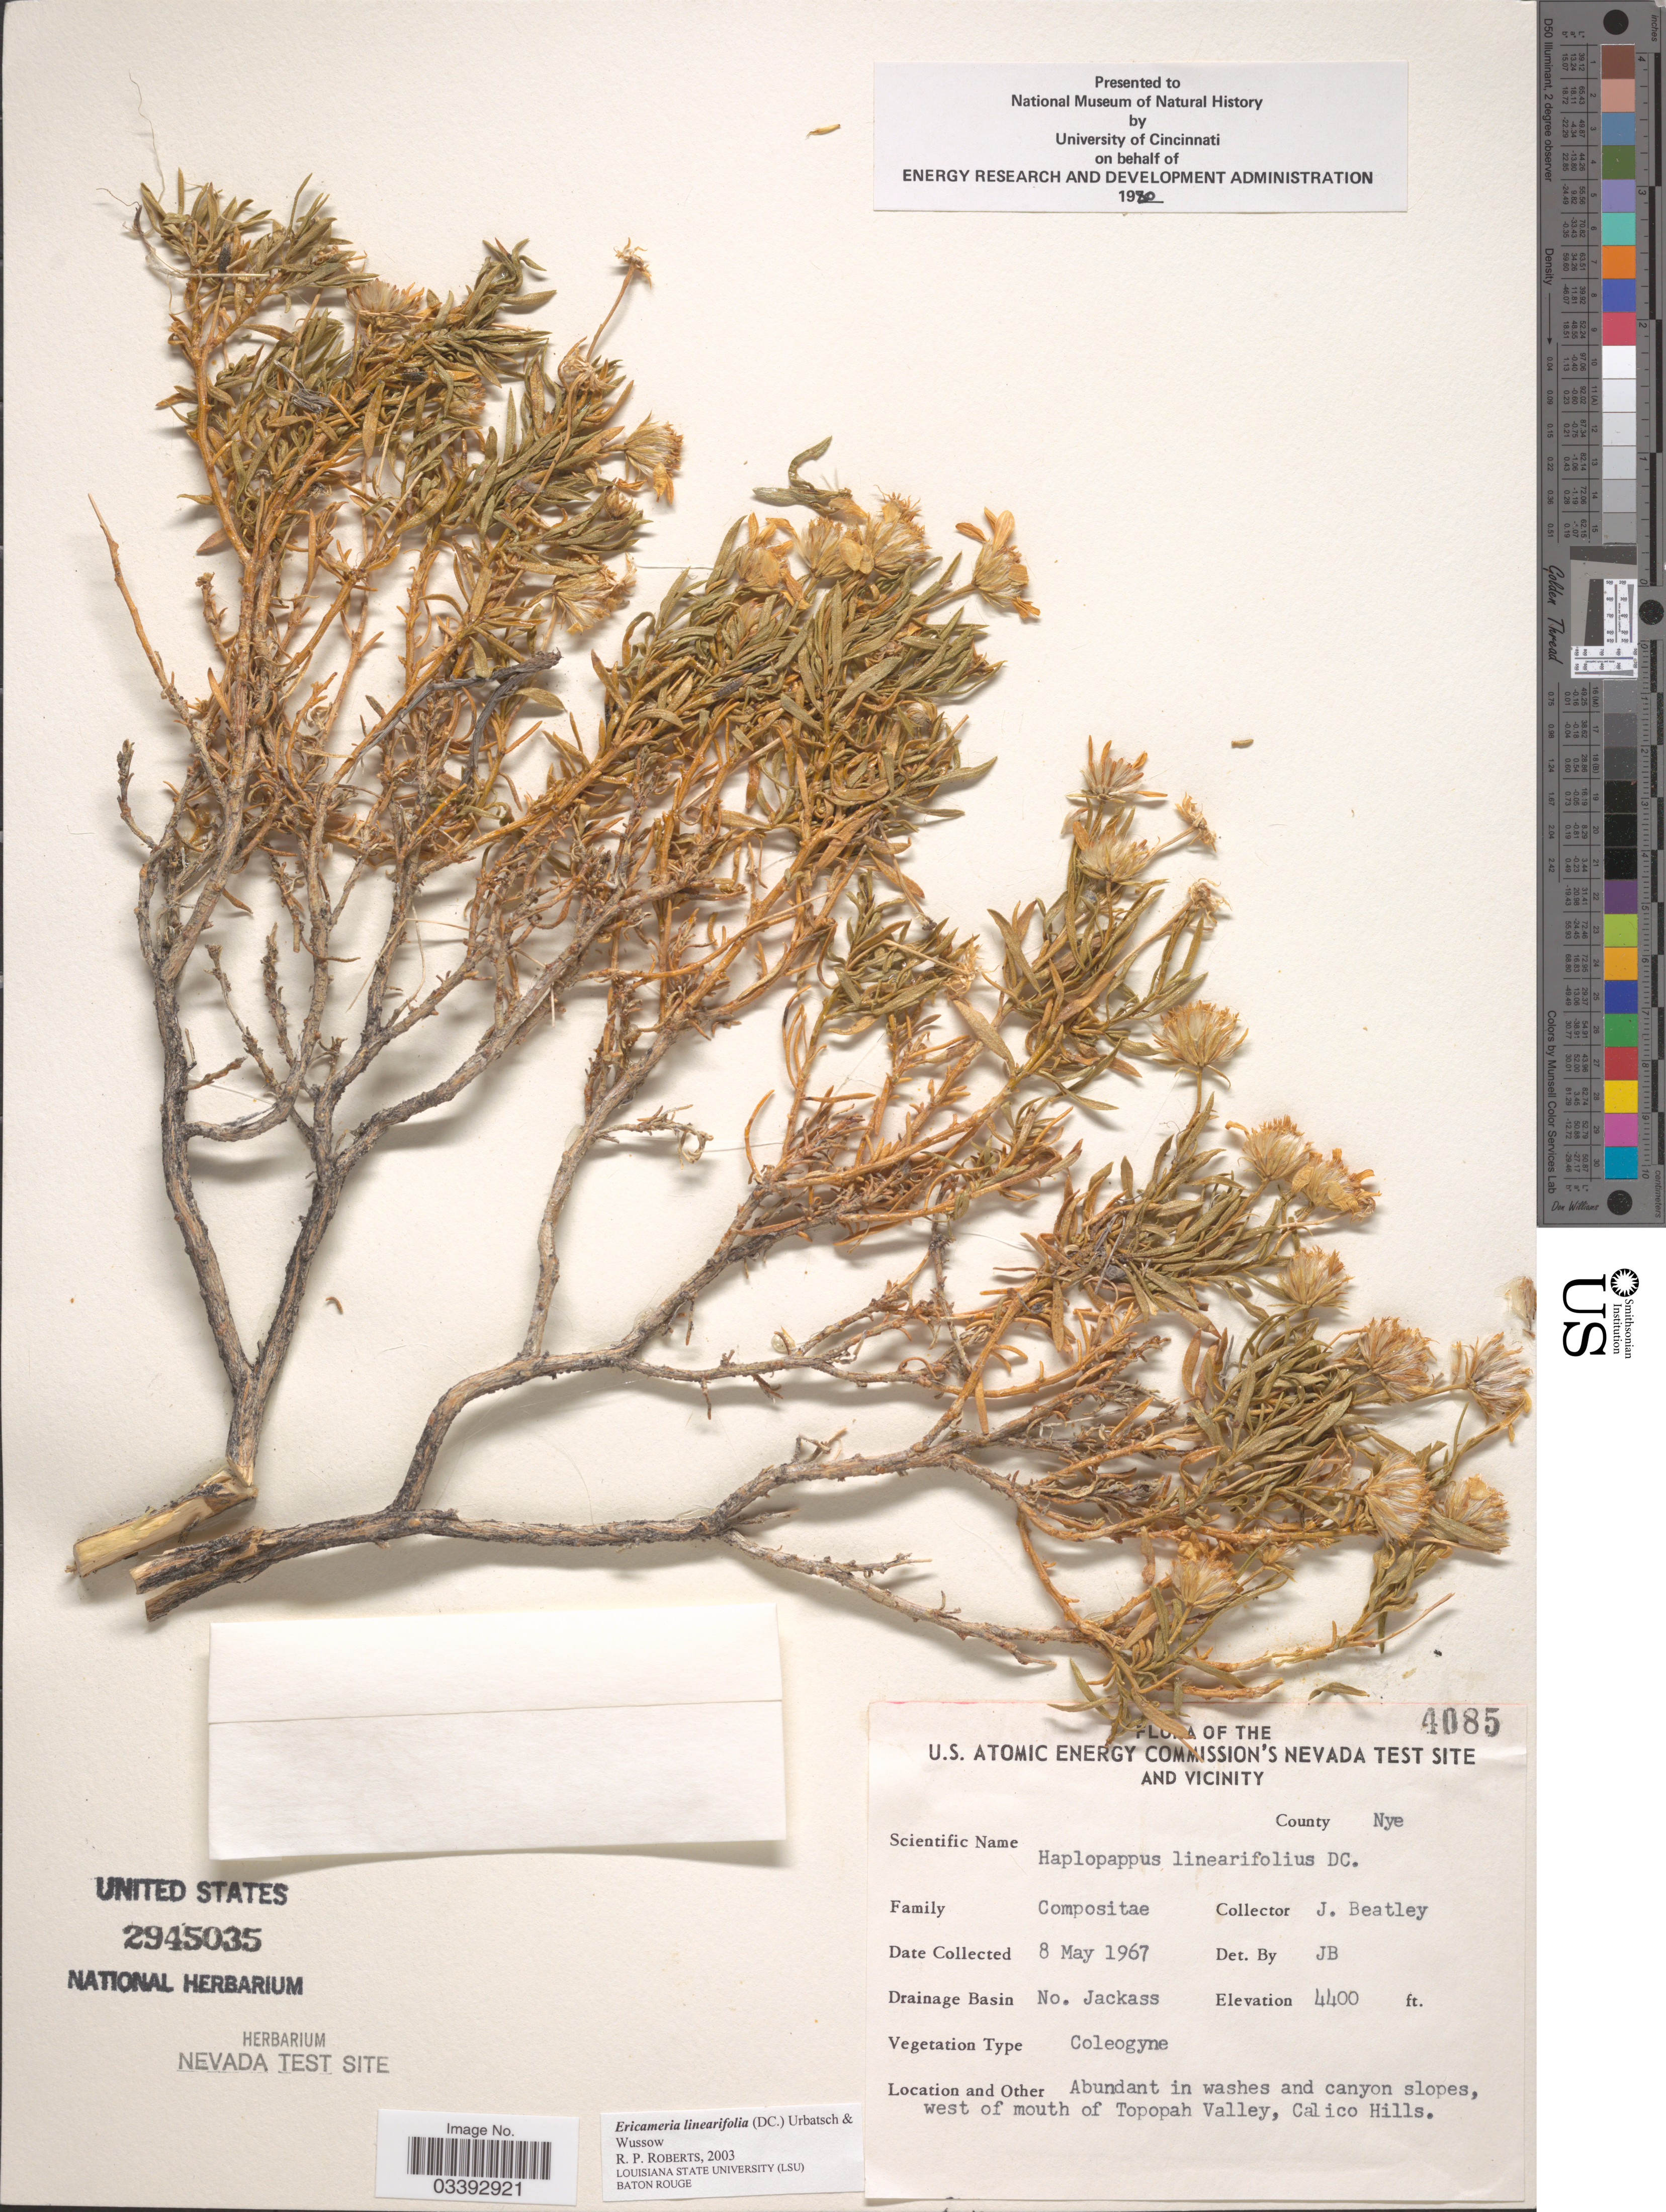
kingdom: Plantae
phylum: Tracheophyta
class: Magnoliopsida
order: Asterales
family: Asteraceae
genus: Ericameria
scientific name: Ericameria linearifolia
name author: (DC.) Urbatsch & Wussow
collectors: J. C. Beatley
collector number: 4085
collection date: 1967-05-08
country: United States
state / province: Nevada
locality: U.S. Atomic Energy Commission's Nevada Test Site and Vicinity. County Nye, Drainage Basin No. Jackass. Abundant in washes and canyon slopes, west of mouth of Topopah Valley, Calico Hills.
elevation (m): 1341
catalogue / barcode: US 2945035